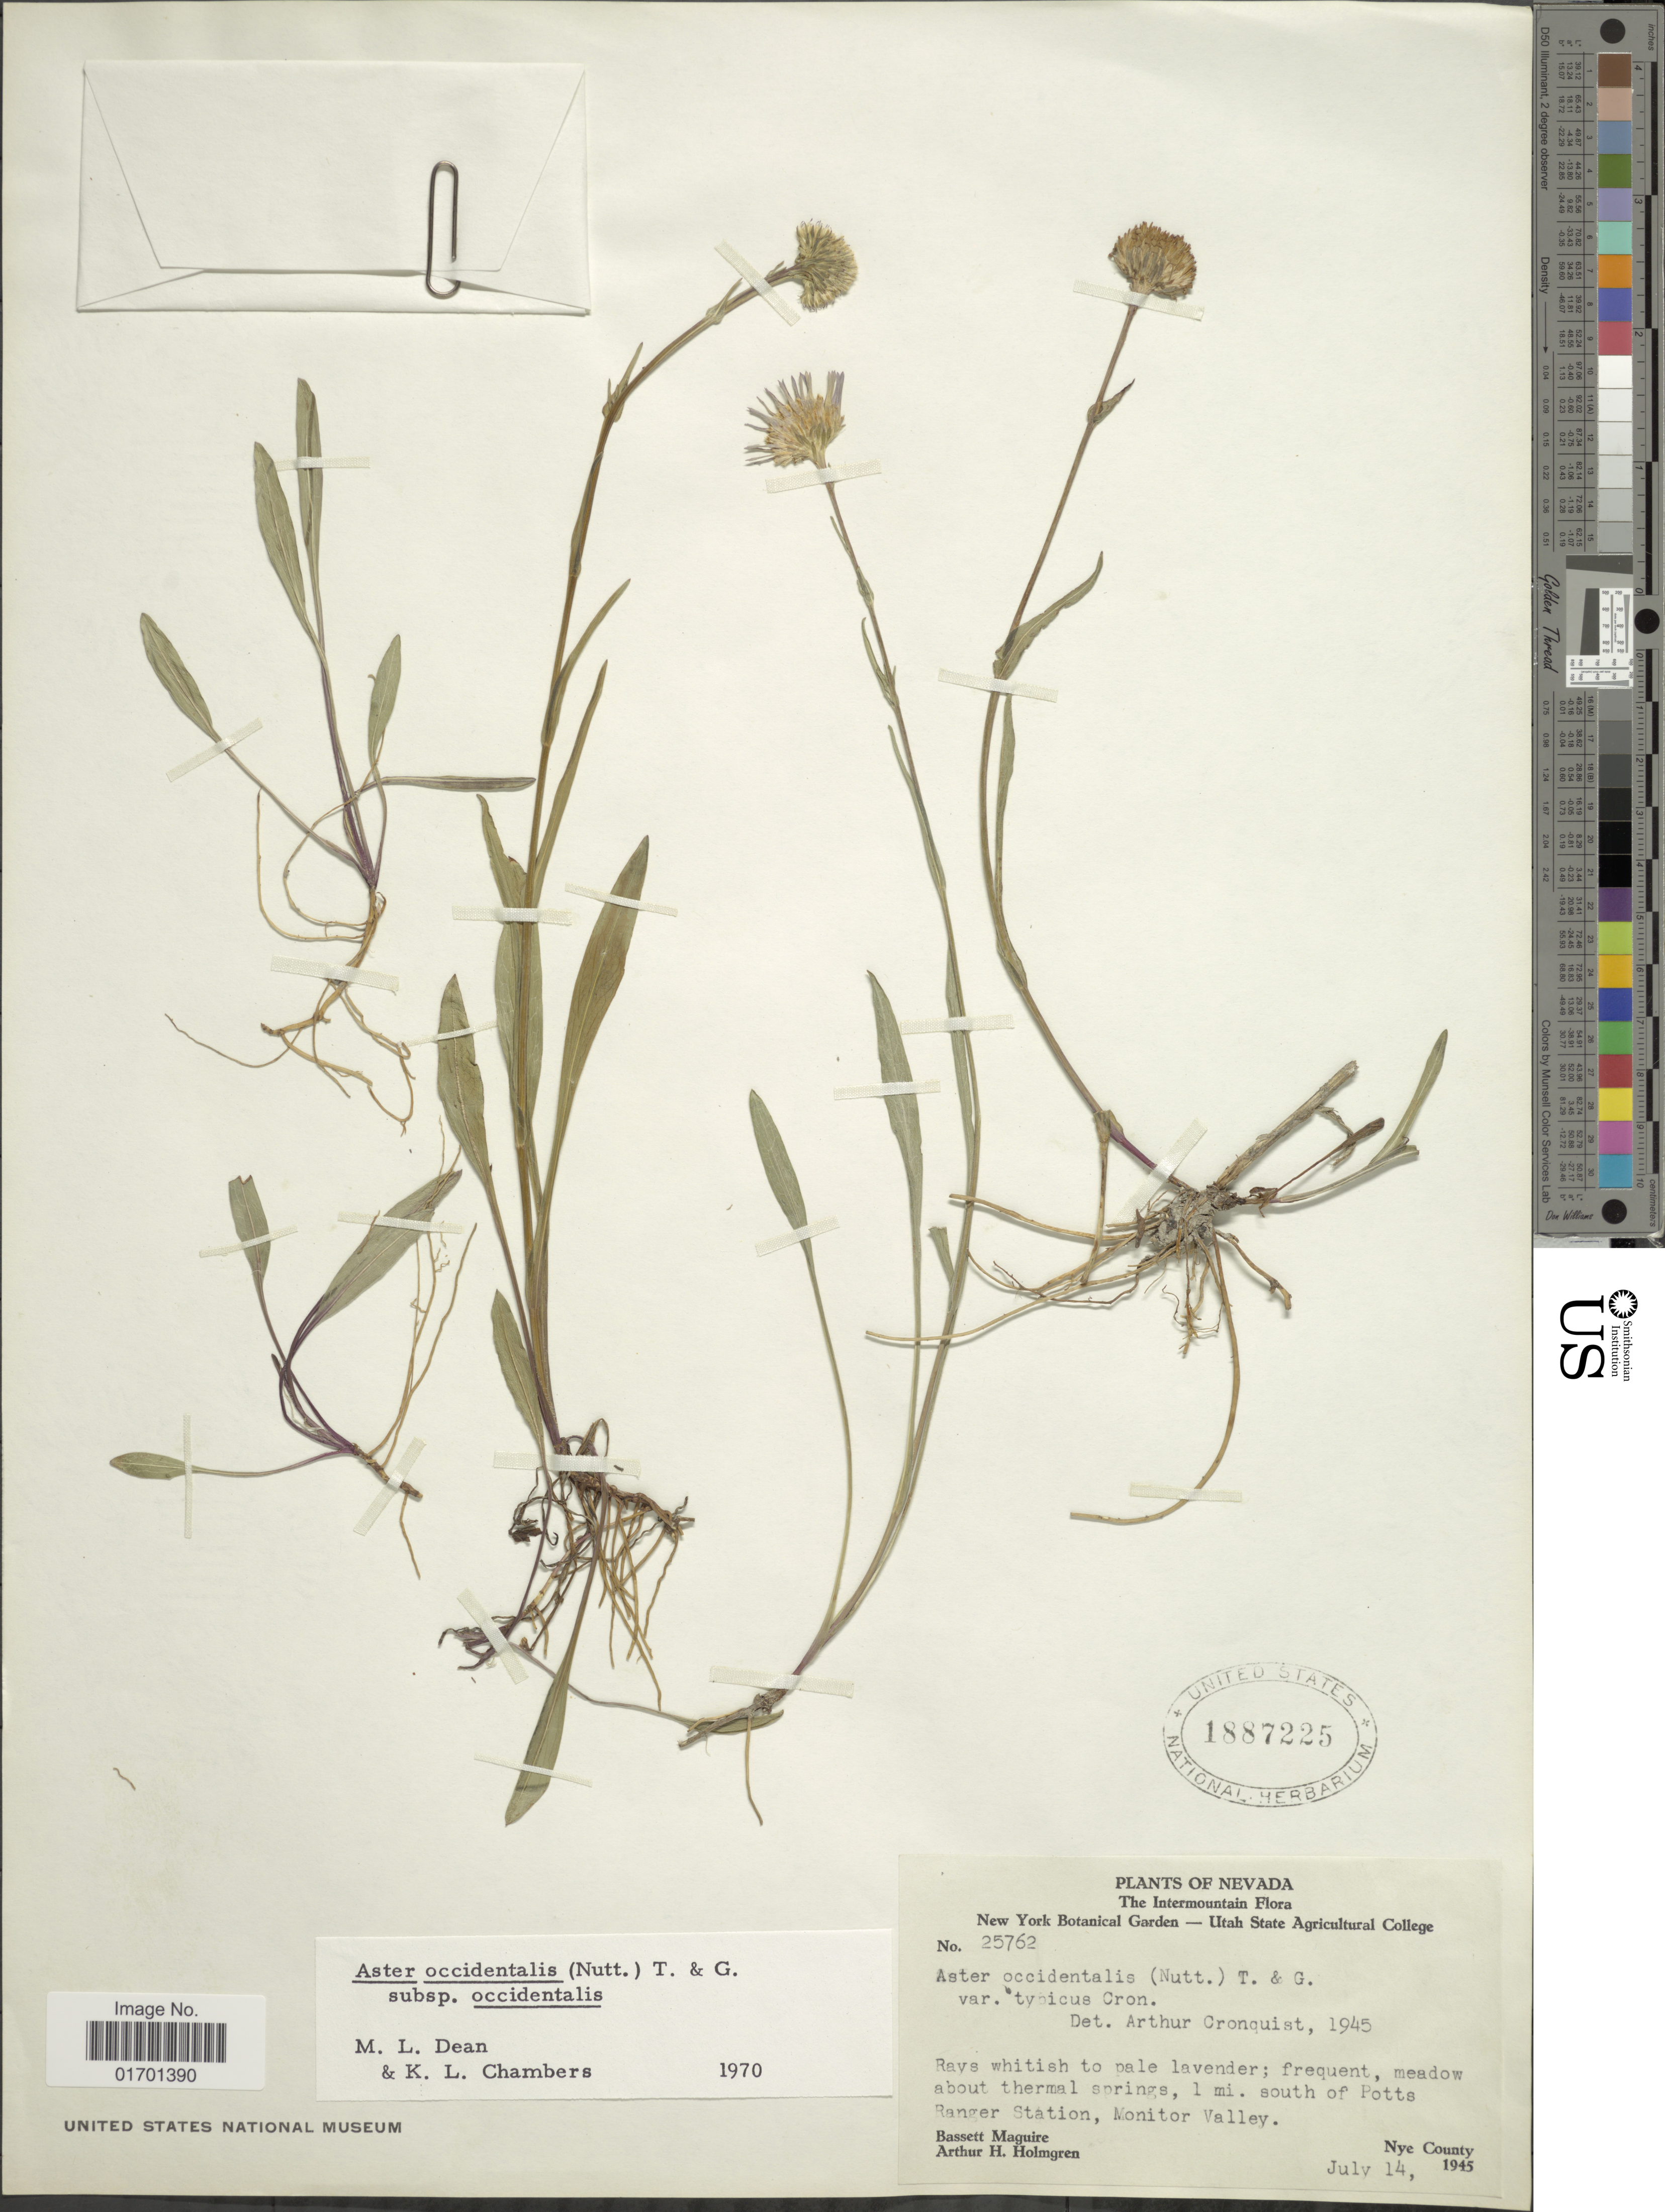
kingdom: Plantae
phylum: Tracheophyta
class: Magnoliopsida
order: Asterales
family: Asteraceae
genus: Symphyotrichum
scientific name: Symphyotrichum spathulatum var. spathulatum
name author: (Lindl.) G.L. Nesom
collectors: B. Maguire & A. H. Holmgren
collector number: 25762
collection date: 1945-07-14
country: United States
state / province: Nevada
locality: The Intermountain Flora, Meadow about thermal springs, 1 mi. south of Potts Ranger Station, Monitor Valley, Nye County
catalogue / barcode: US 1887225